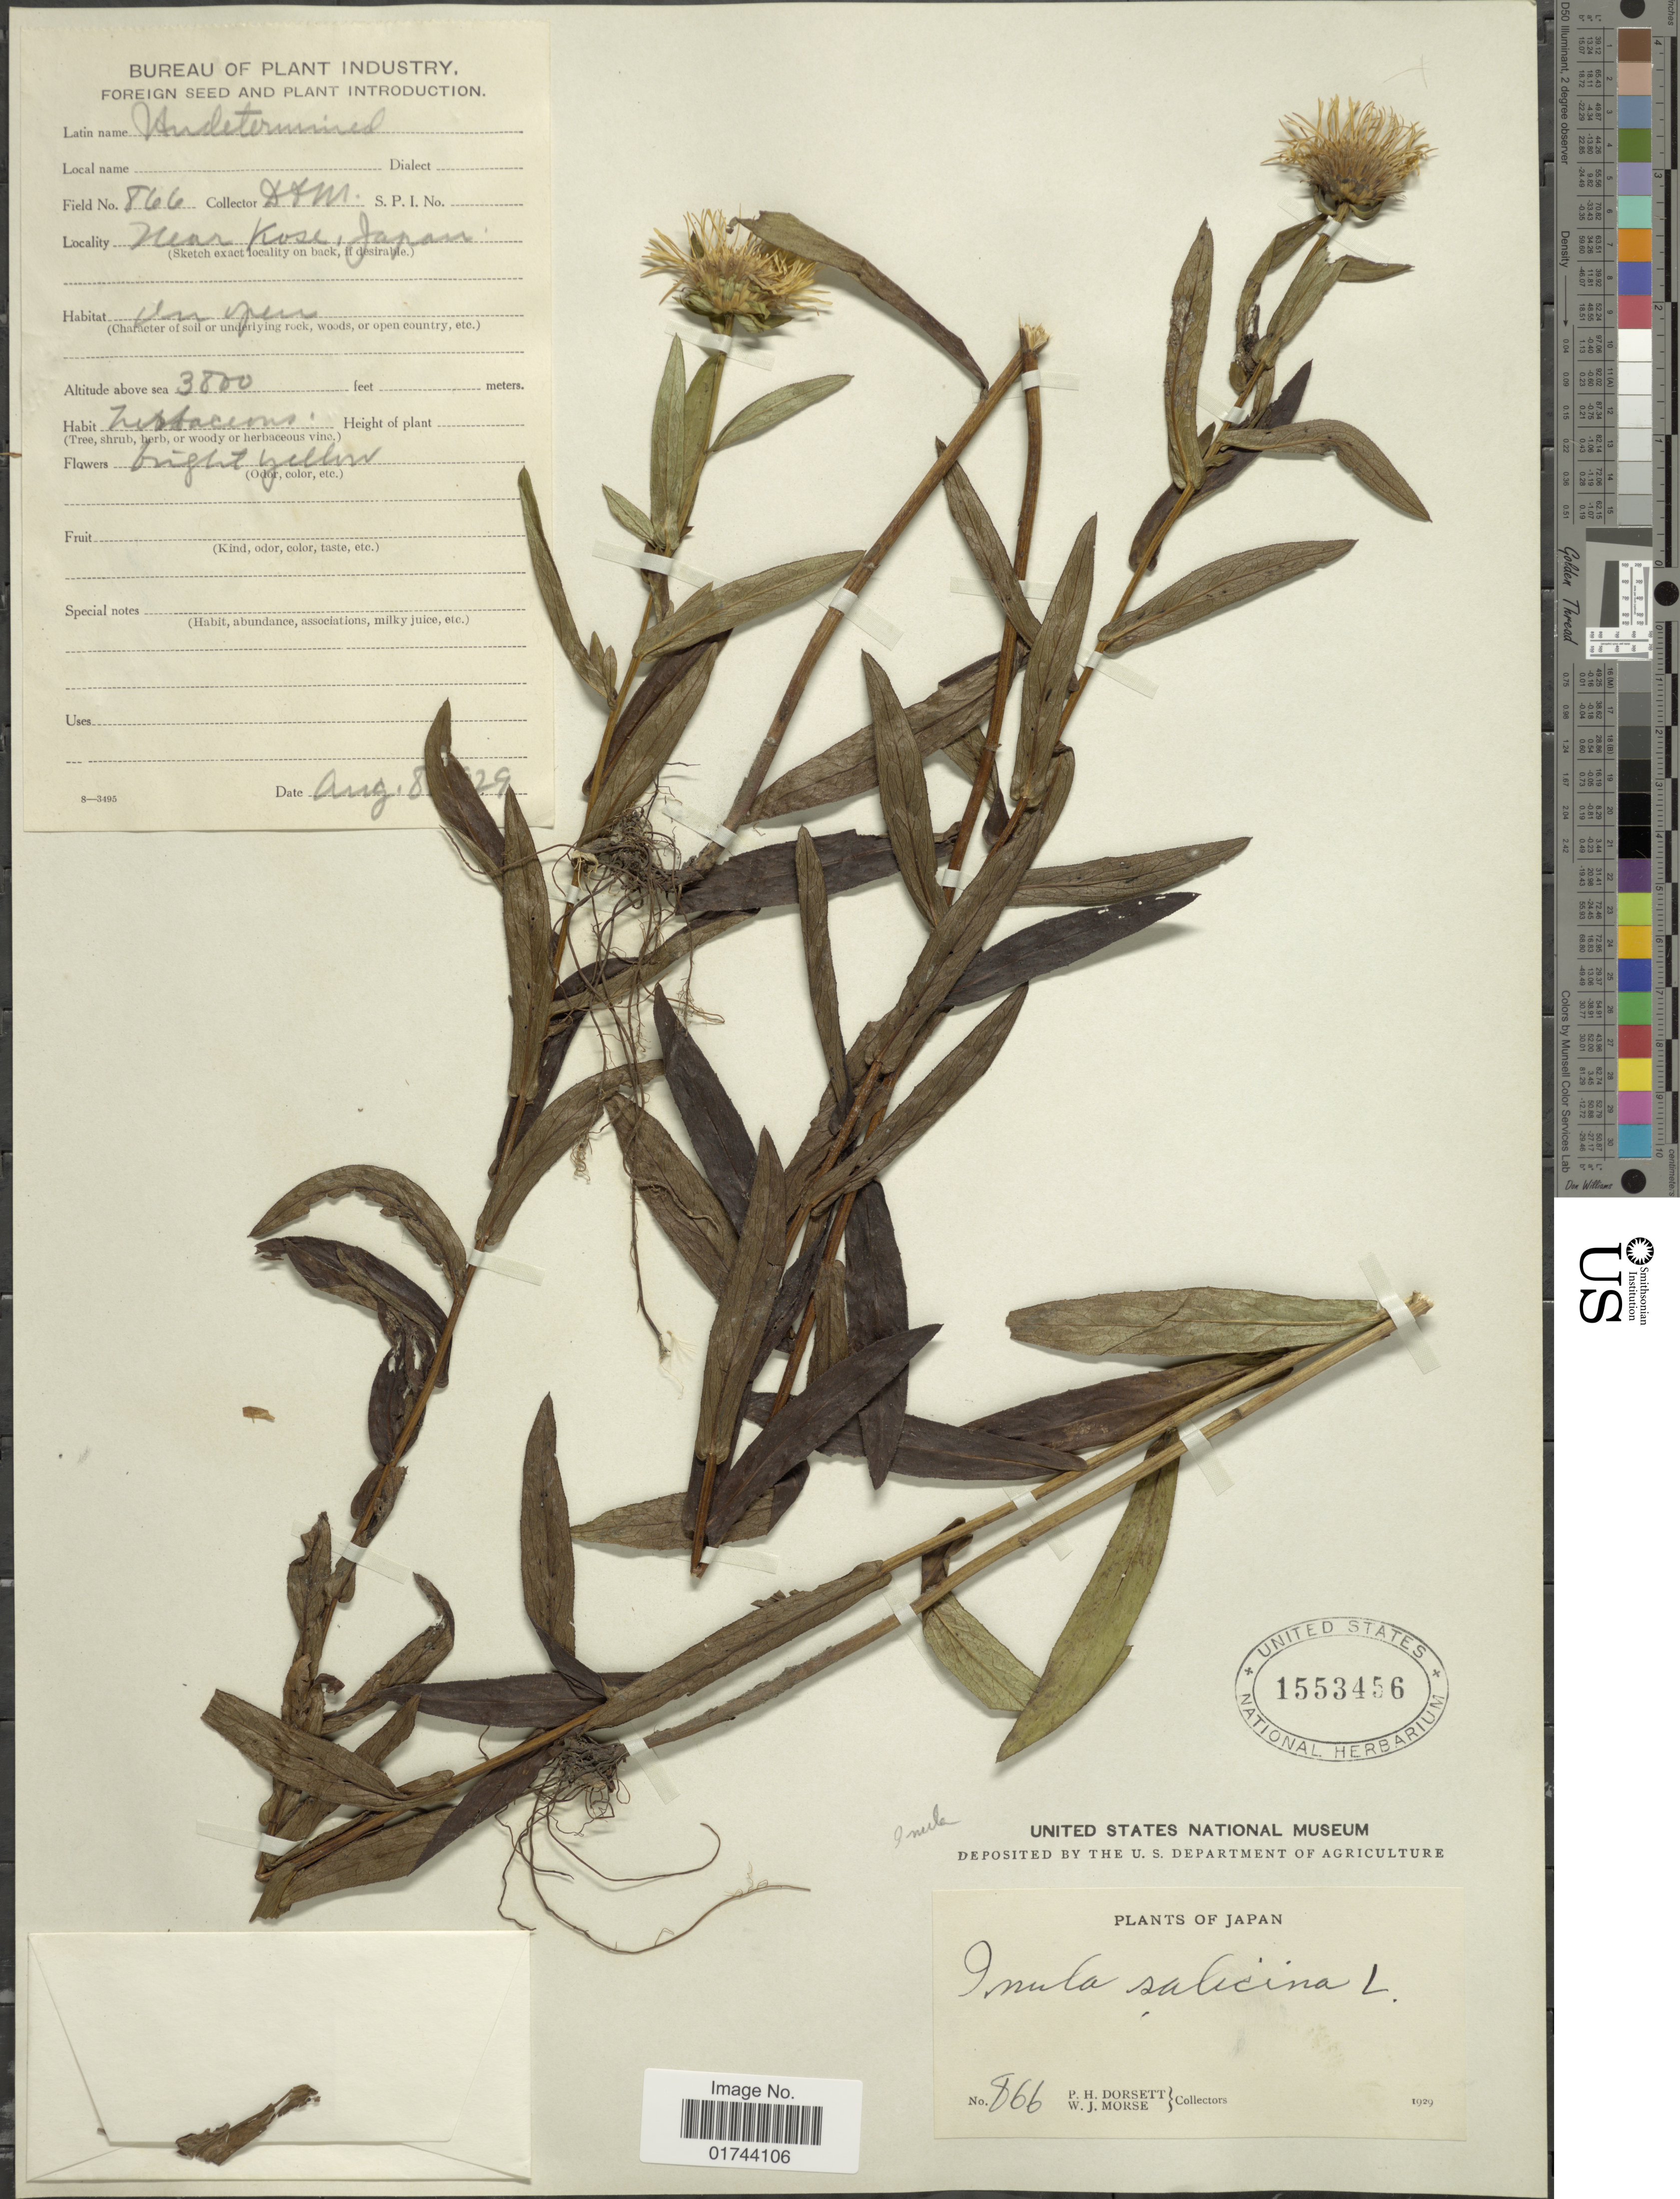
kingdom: Plantae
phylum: Tracheophyta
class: Magnoliopsida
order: Asterales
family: Asteraceae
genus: Inula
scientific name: Inula salicina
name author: L.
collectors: P. H. Dorsett & W. J. Morse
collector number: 866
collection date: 1929-08-08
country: Japan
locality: Near Kose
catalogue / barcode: US 1553456